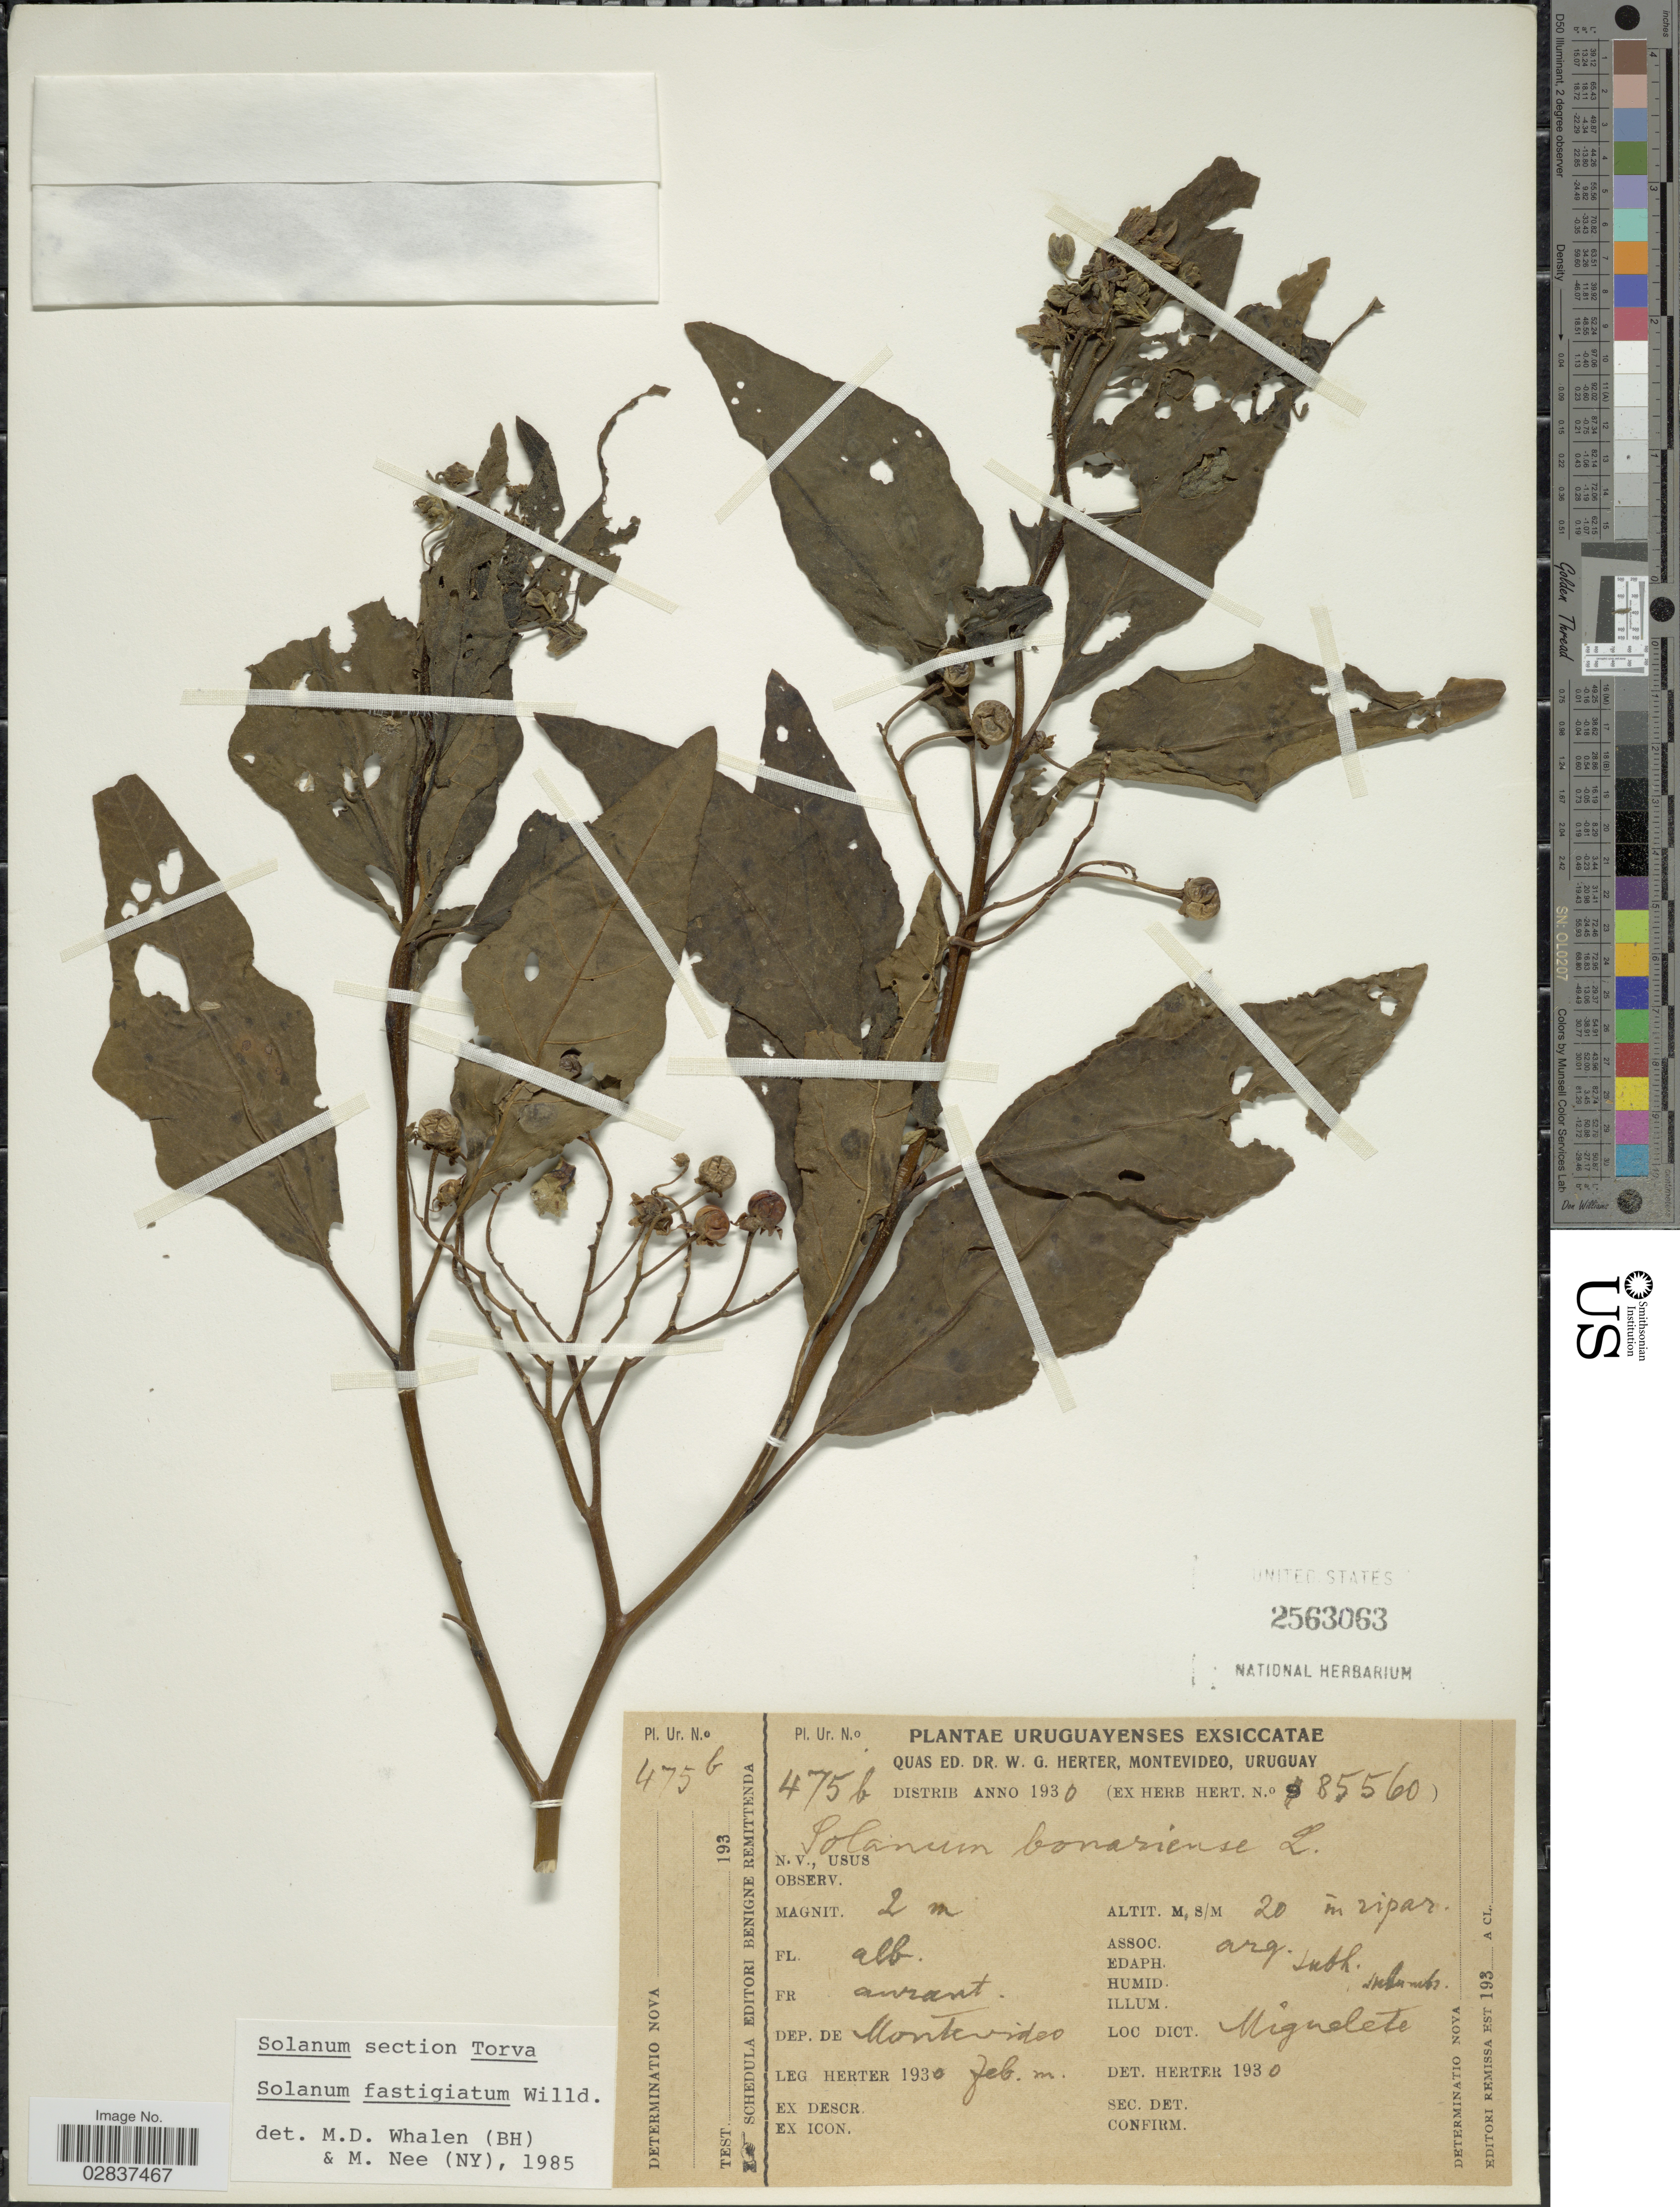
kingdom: Plantae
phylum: Tracheophyta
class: Magnoliopsida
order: Solanales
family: Solanaceae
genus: Solanum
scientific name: Solanum fastigiatum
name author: Willd.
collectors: W. G. Herter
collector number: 475b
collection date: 1930-02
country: Uruguay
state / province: Montevideo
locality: Dep. De Montevideo, Miguelete.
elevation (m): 20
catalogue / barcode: US 2563063